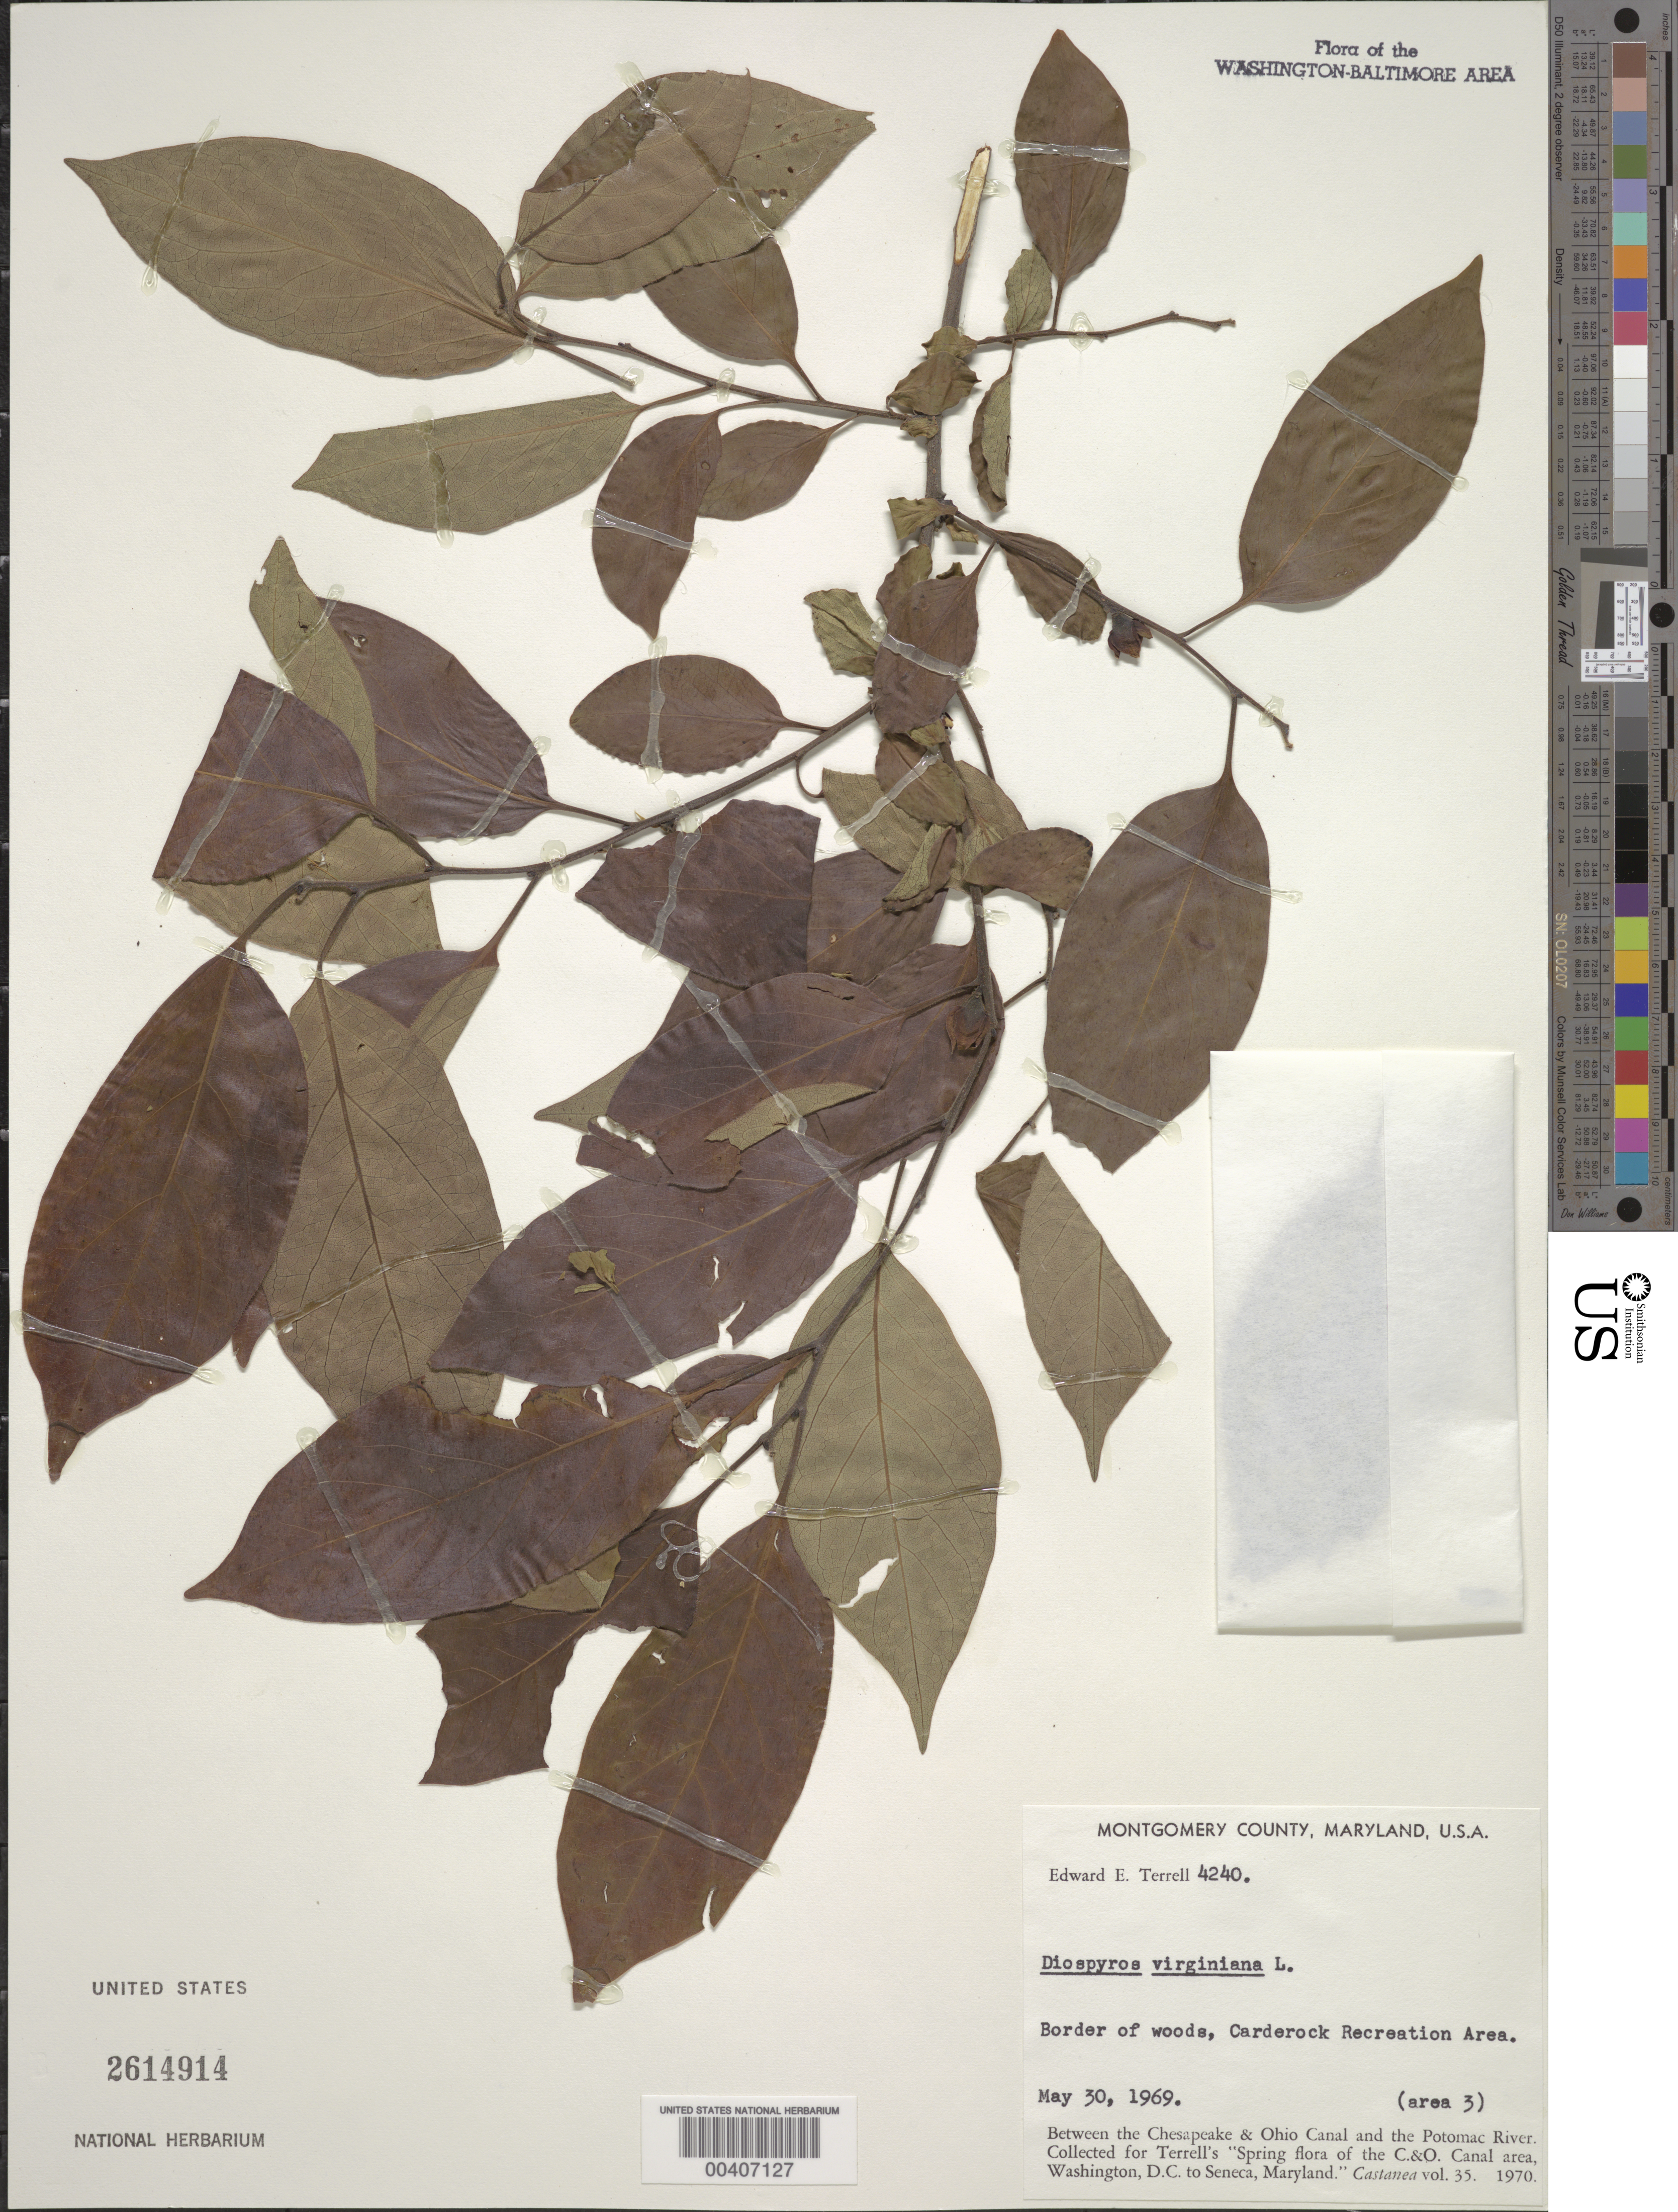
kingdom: Plantae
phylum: Tracheophyta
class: Magnoliopsida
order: Ericales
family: Ebenaceae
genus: Diospyros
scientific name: Diospyros virginiana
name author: L.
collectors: E. E. Terrell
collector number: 4240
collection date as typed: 30 May 1969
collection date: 1969-05-30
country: United States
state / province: Maryland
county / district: Montgomery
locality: Carderock Recreation Area, C & O Canal Area C. & O. Canal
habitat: Border of woods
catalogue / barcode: US 2614914